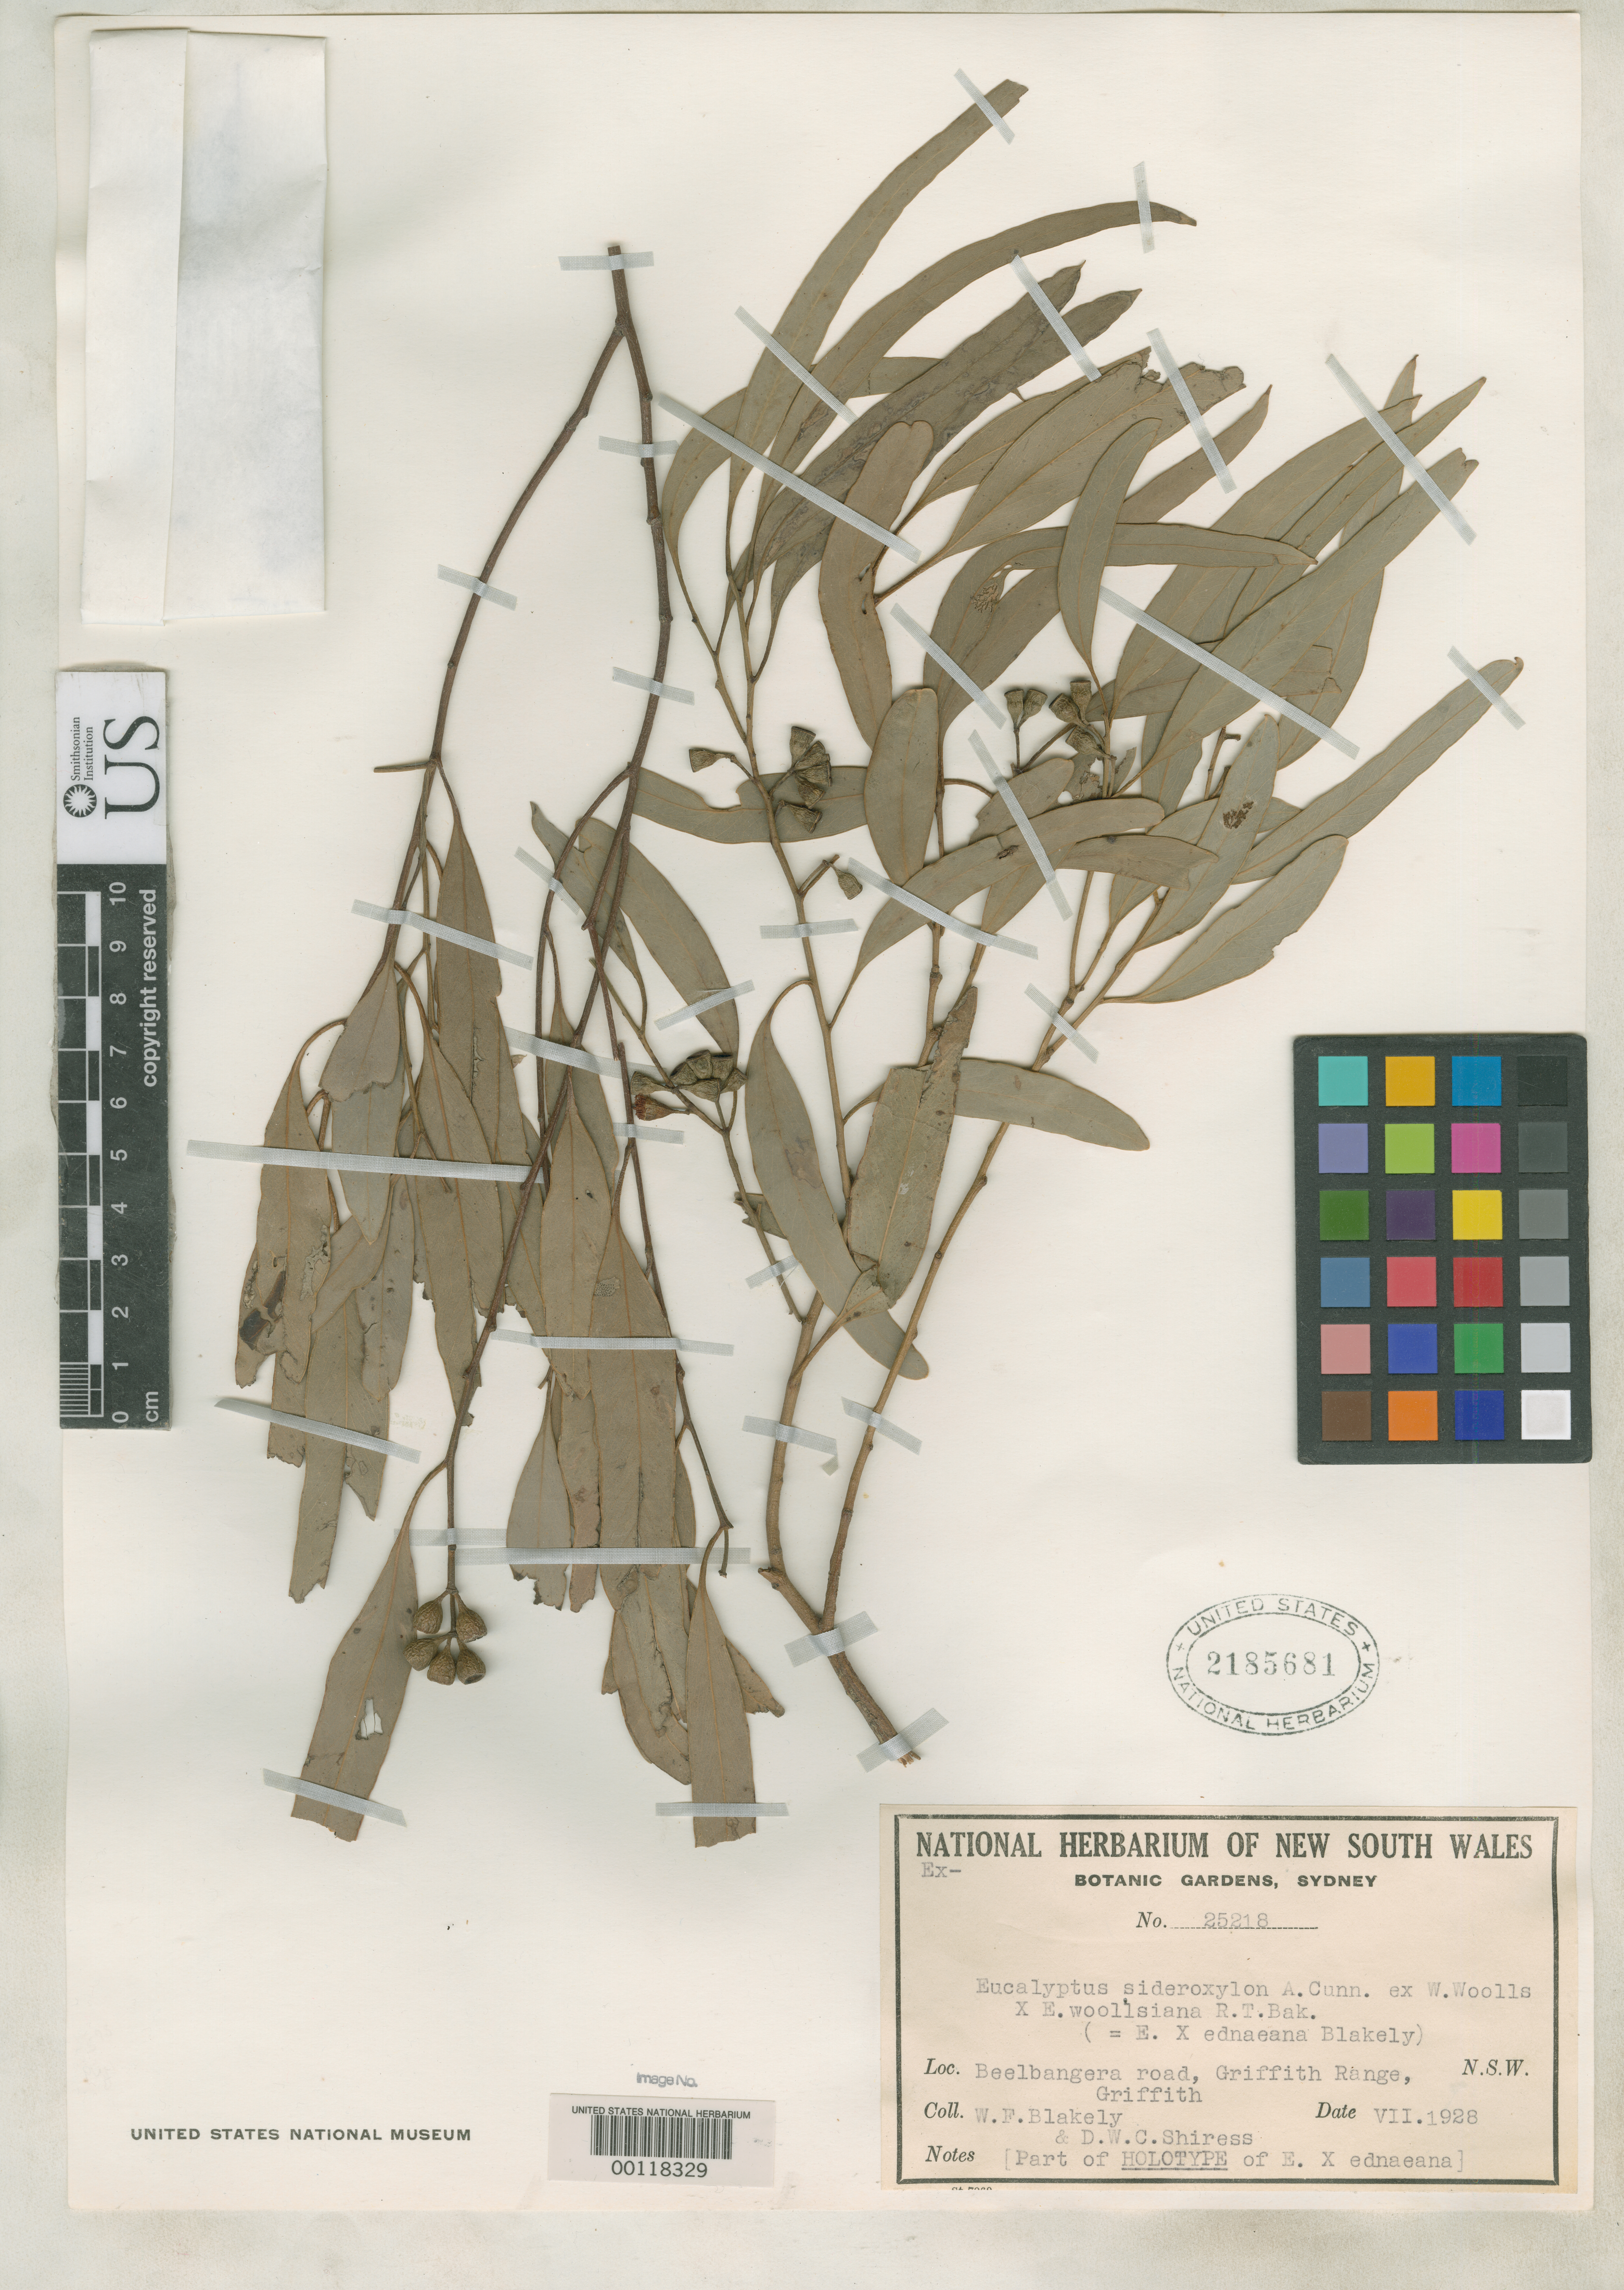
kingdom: Plantae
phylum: Tracheophyta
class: Magnoliopsida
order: Myrtales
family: Myrtaceae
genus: Eucalyptus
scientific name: Eucalyptus x ednaeana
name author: Blakely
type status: Holotype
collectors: W. Blakely & D. Shires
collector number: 25218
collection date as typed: Jul 1928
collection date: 1928-07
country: Australia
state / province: New South Wales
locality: Beelbangera Road, Griffith Range.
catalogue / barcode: US 2185681